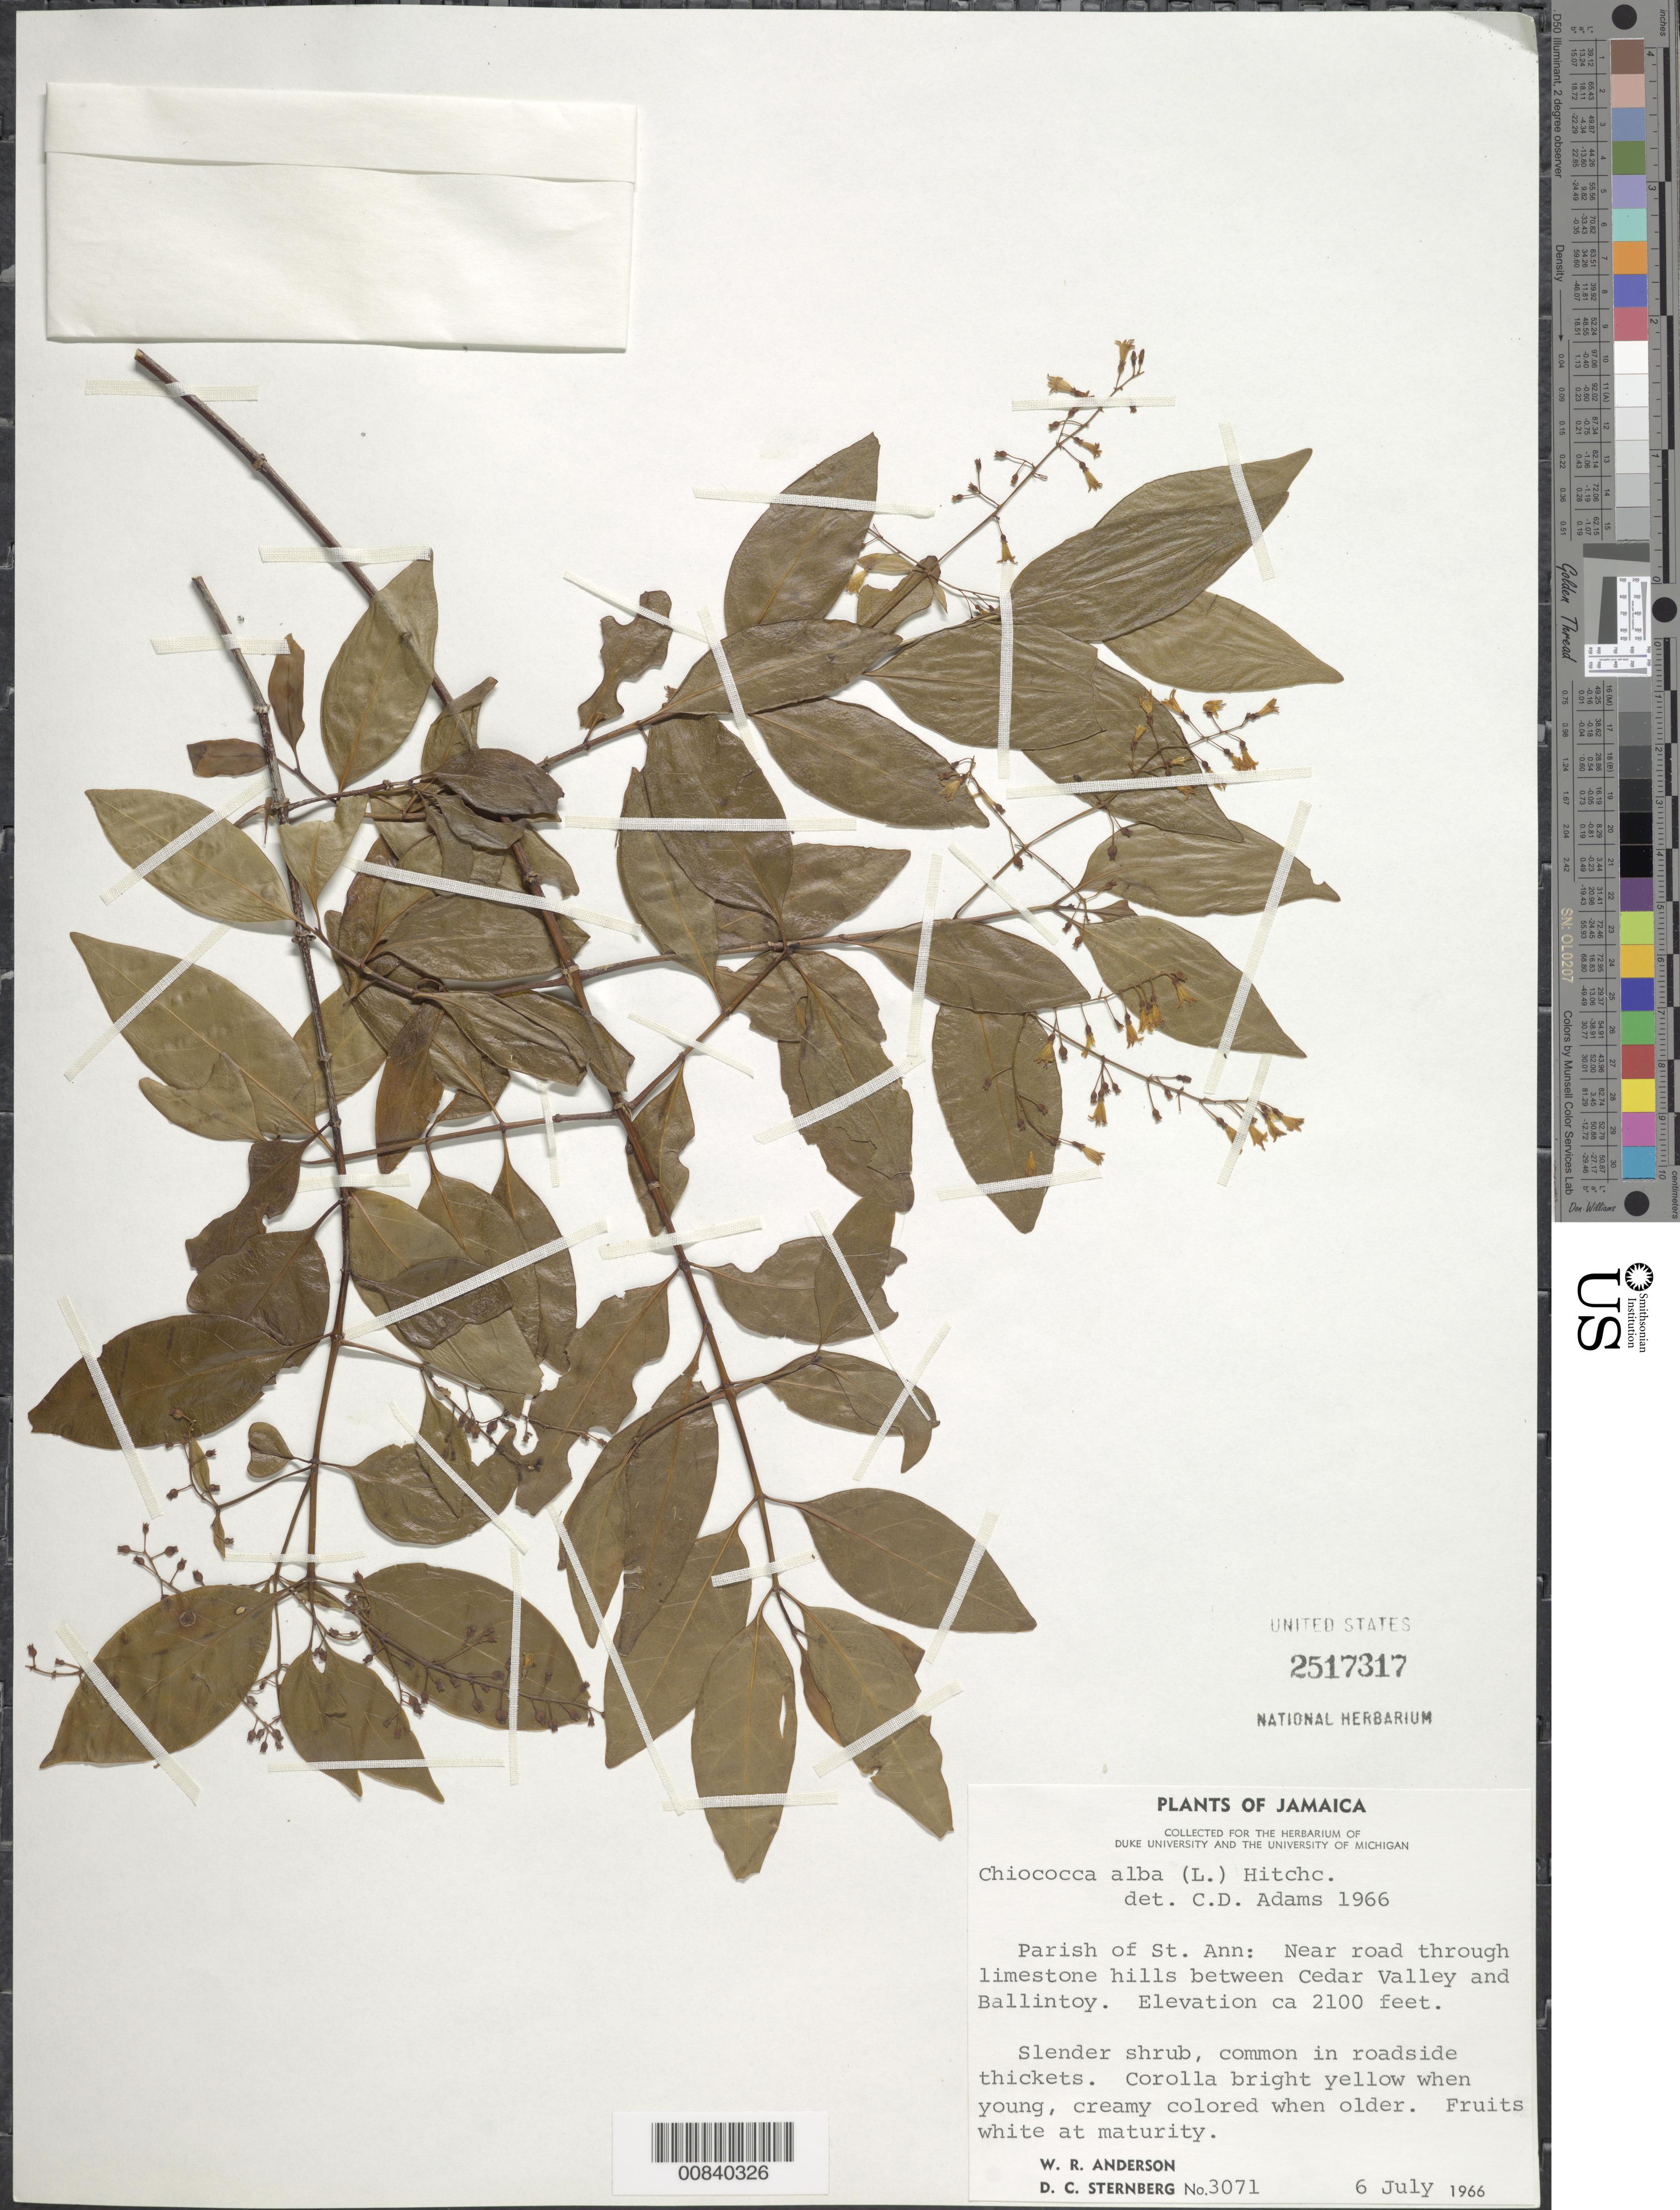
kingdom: Plantae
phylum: Tracheophyta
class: Magnoliopsida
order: Gentianales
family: Rubiaceae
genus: Chiococca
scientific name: Chiococca alba subsp. alba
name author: (L.) Hitchc.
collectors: W. R. Anderson & D. Sternberg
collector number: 3071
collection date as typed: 06 Jul 1966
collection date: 1966-07-06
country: Jamaica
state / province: Saint Ann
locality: Near road through hills between Cedar Valley and Ballintoy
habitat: Roadside thickets on limestone hills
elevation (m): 640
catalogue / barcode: US 2517317